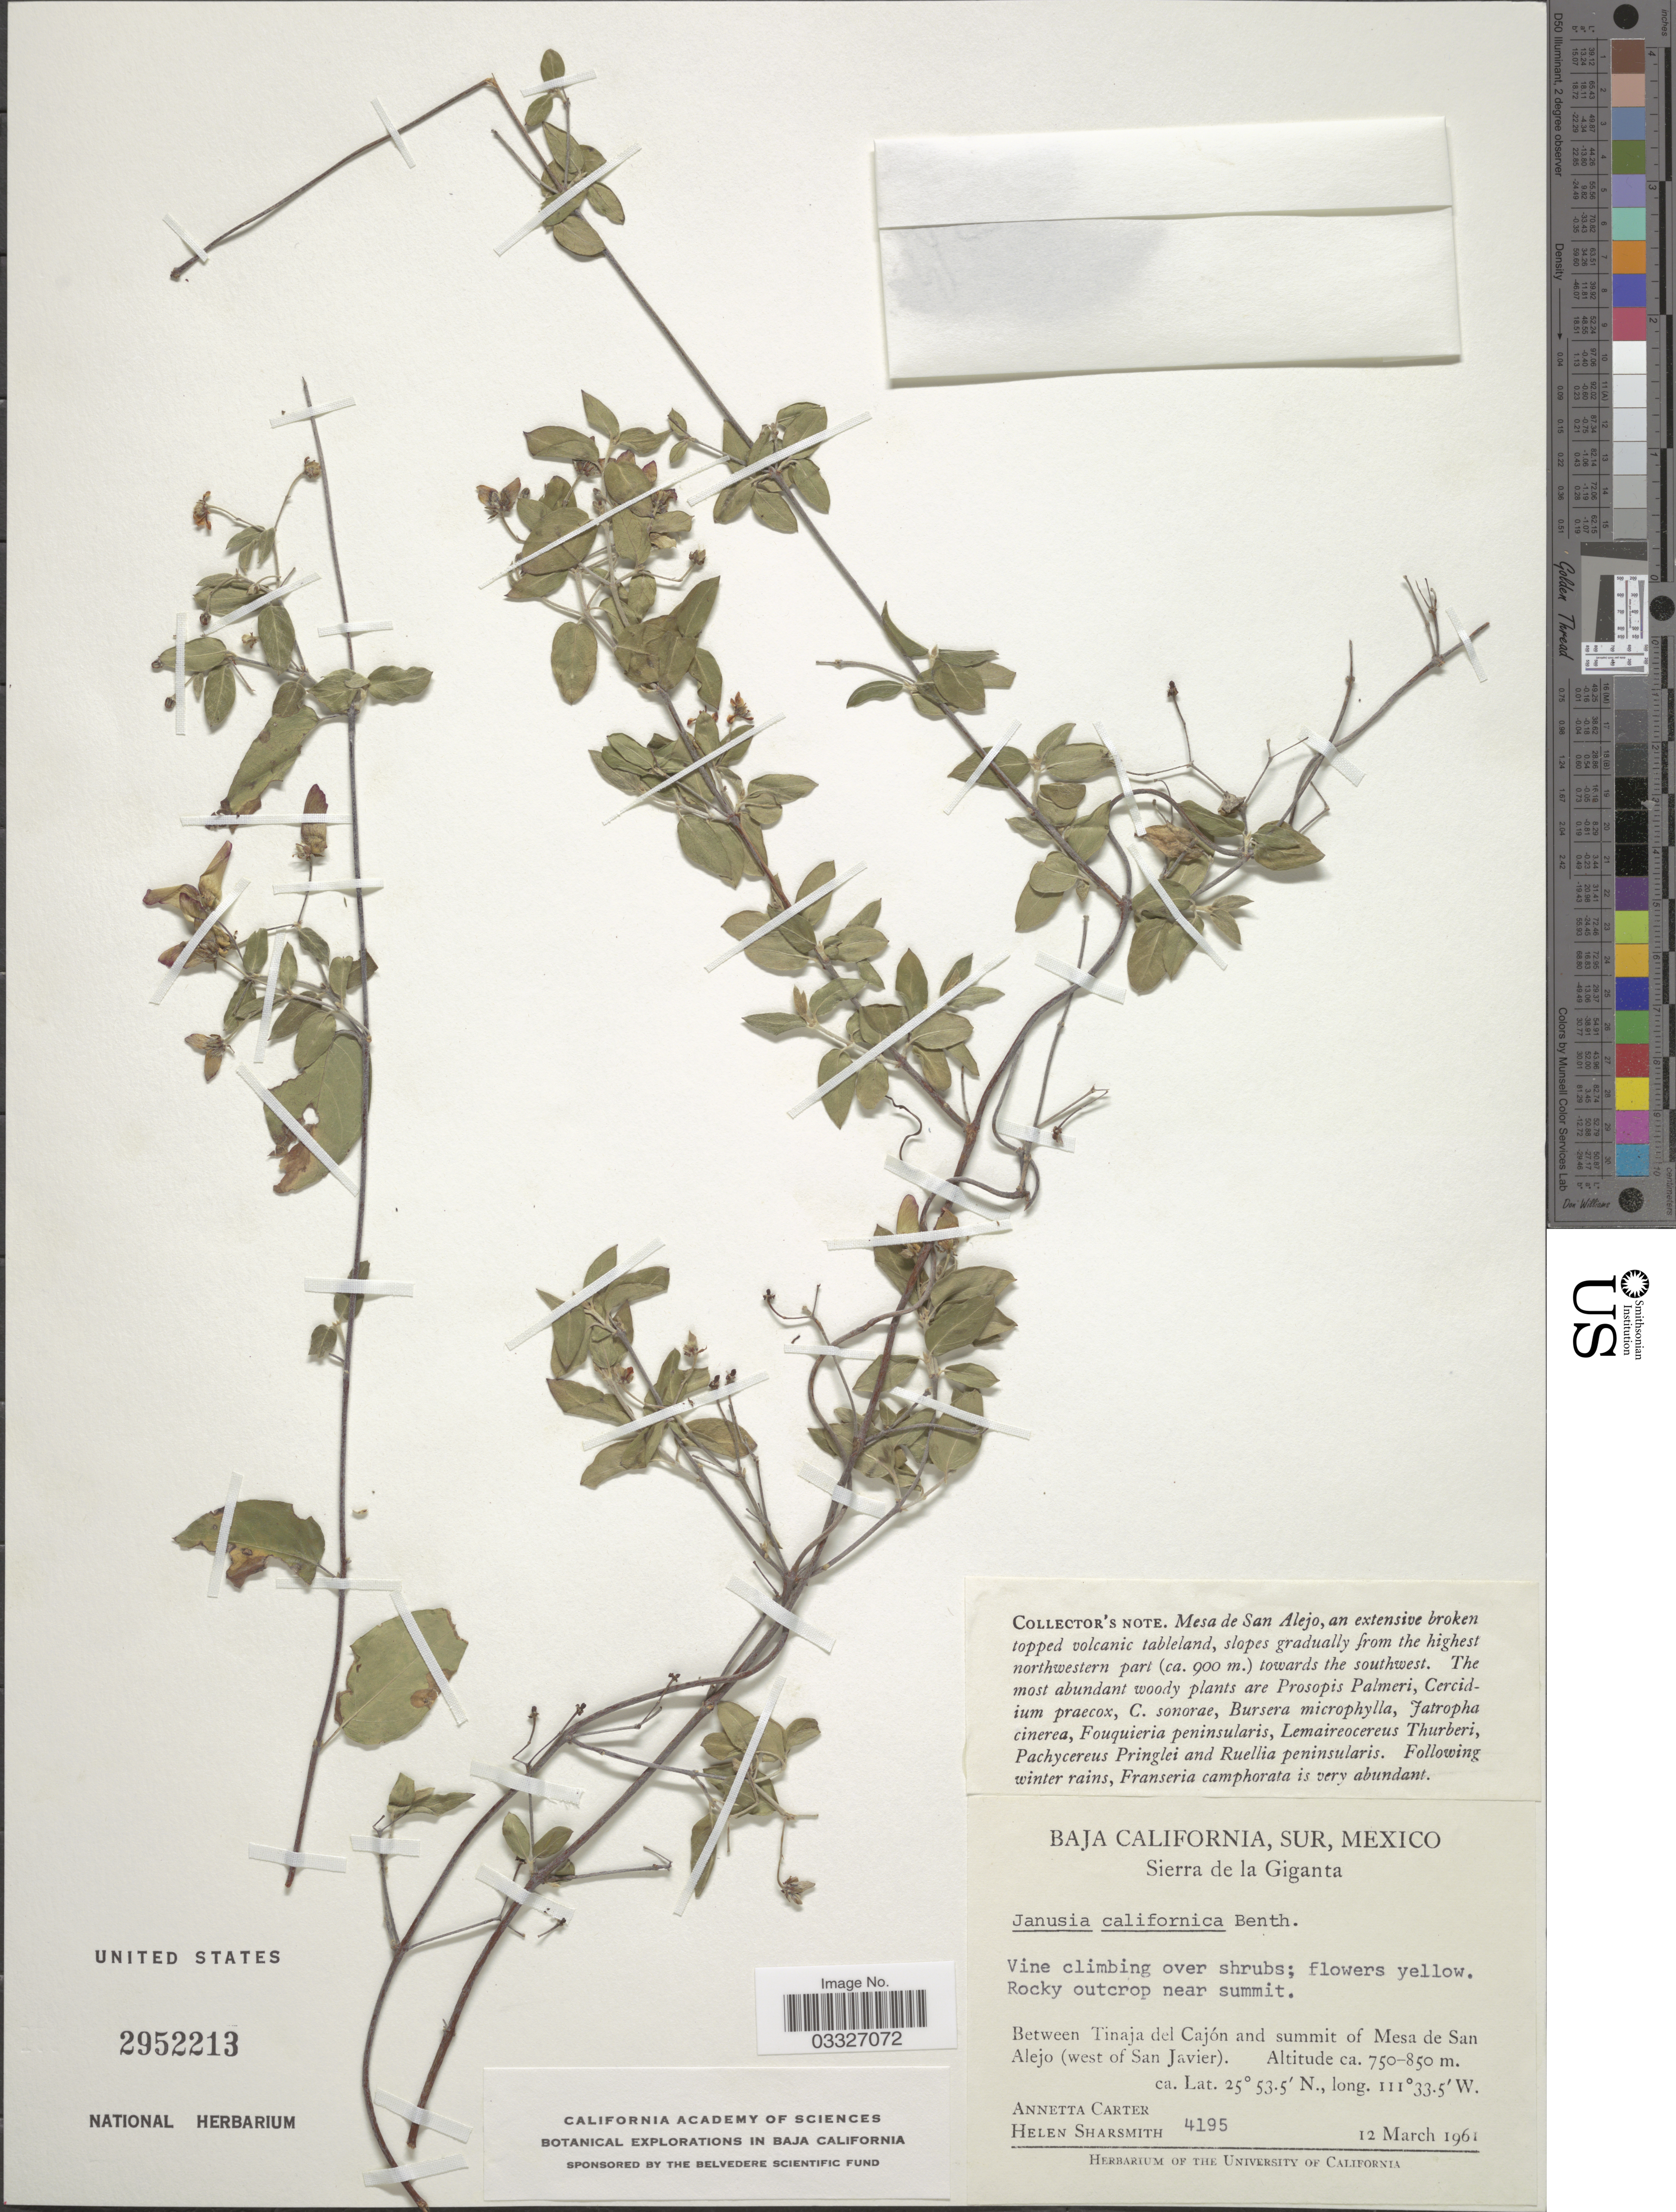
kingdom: Plantae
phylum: Tracheophyta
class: Magnoliopsida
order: Malpighiales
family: Malpighiaceae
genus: Cottsia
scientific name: Cottsia californica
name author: (Benth.) W.R. Anderson & C. Davis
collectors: A. Carter & H. Sharsmith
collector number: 4195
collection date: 1961-03-12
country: Mexico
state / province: Baja California Sur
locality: Sierra de la Giganta. Between Tinaja del Cajón and summit of Mesa de San Alejo (west of San Javier).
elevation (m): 750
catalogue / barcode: US 2952213